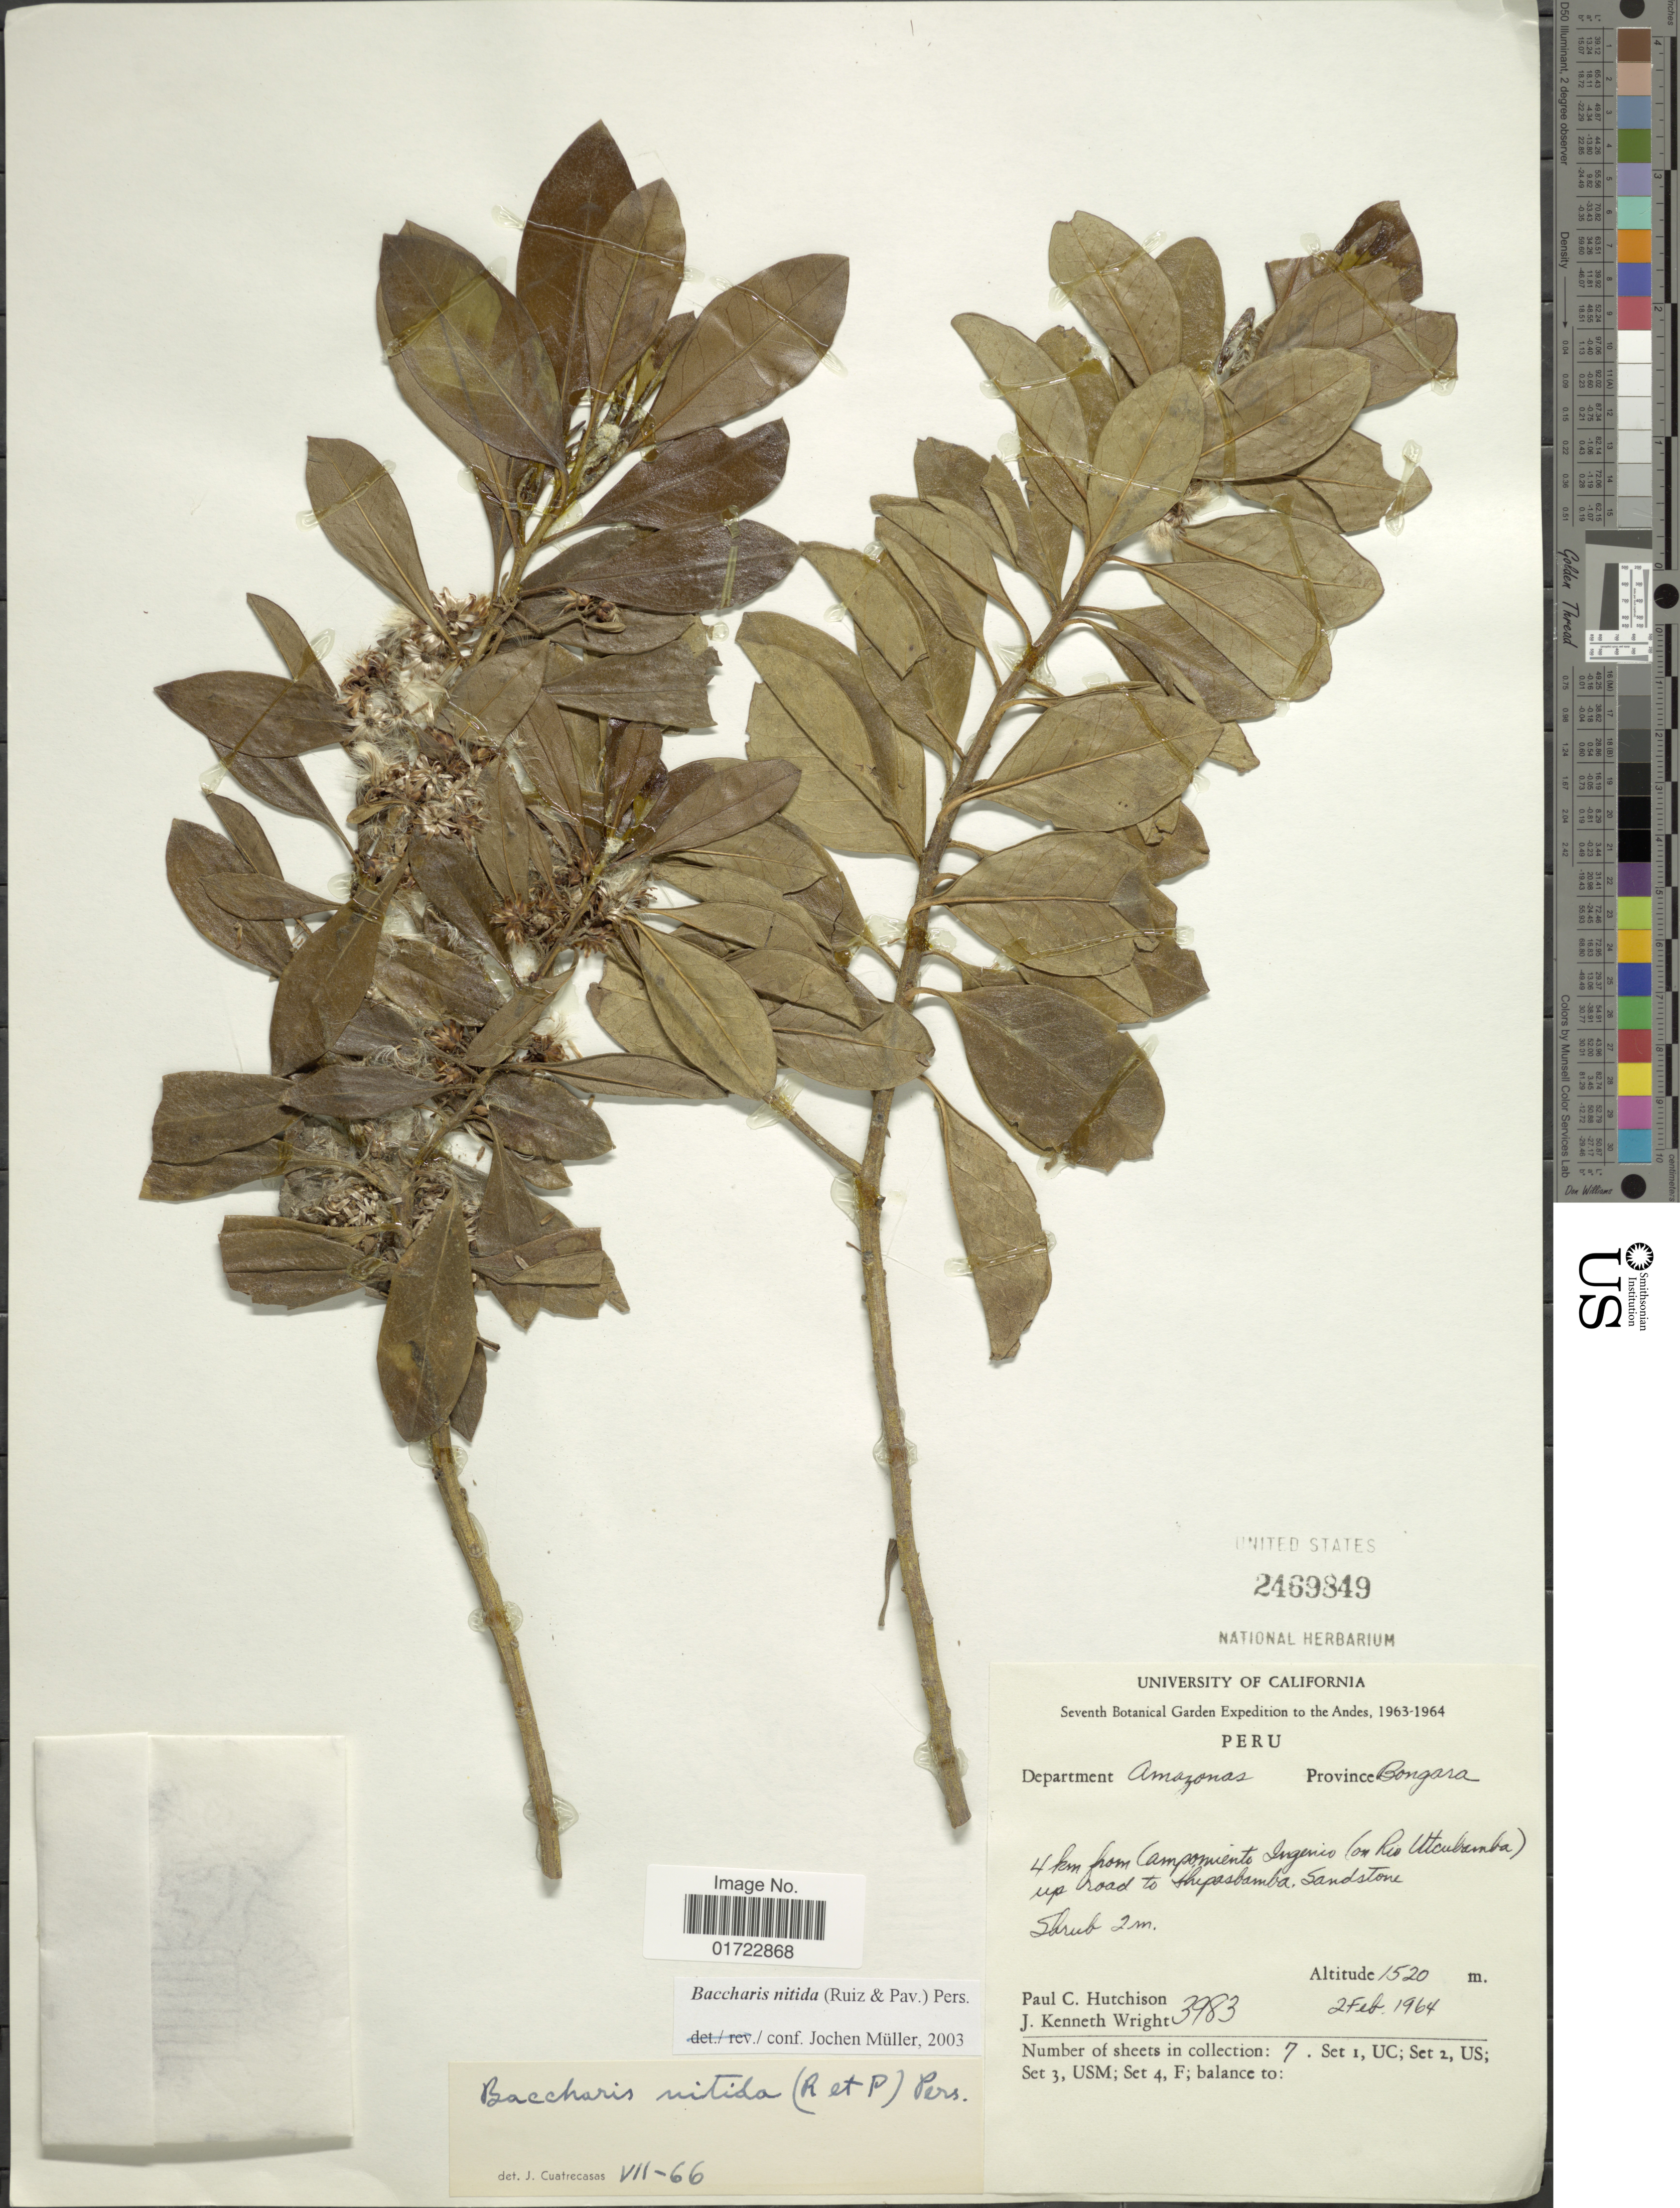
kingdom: Plantae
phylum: Tracheophyta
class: Magnoliopsida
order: Asterales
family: Asteraceae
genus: Baccharis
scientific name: Baccharis nitida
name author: (Ruiz & Pav.) Pers.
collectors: P. C. Hutchison & J. K. Wright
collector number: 3983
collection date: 1964-02-02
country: Peru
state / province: Amazonas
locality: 4 km. from Campomiento Ingenio (on Río Utcubamba) up road to Shipasbamba, Province Bongara, Andes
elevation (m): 1520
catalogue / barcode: US 2469849